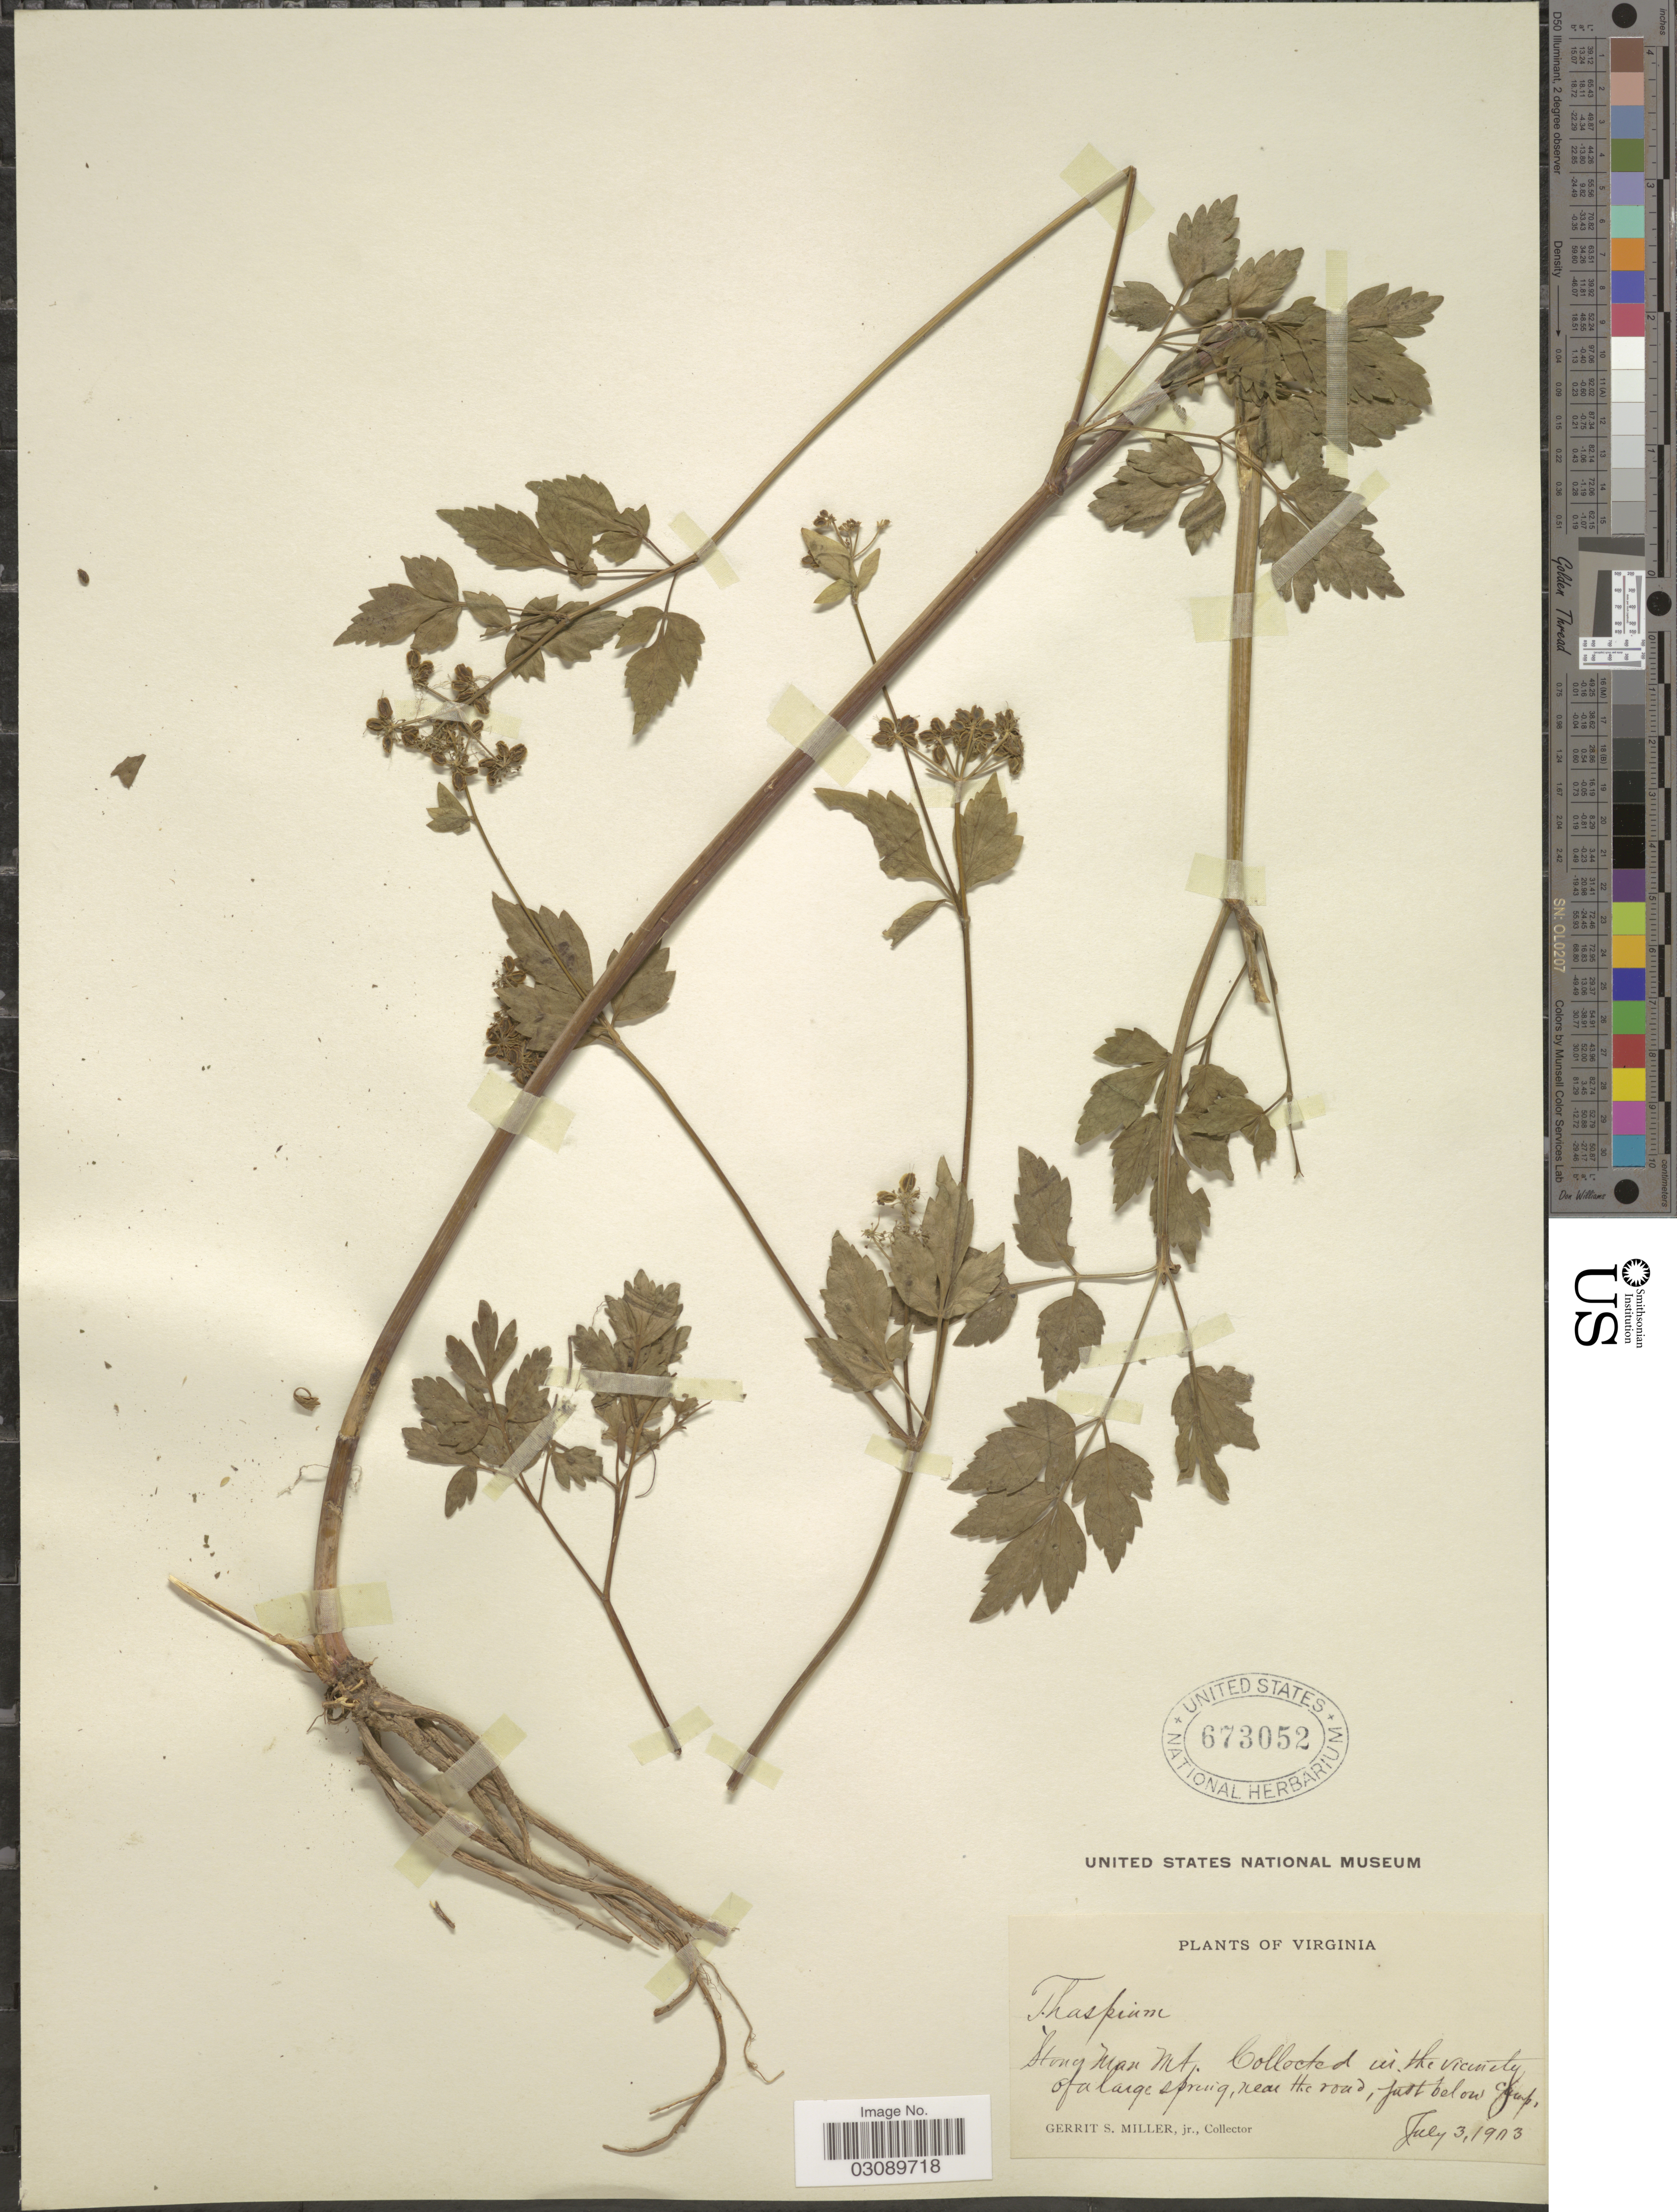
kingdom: Plantae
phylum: Tracheophyta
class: Magnoliopsida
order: Apiales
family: Apiaceae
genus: Thaspium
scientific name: Thaspium sp.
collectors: G. S. Miller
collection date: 1903-07-03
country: United States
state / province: Virginia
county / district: Madison / Page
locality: Stony Man Mt. In the vicinity of a large spring, near the road, just below camp.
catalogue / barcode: US 673052